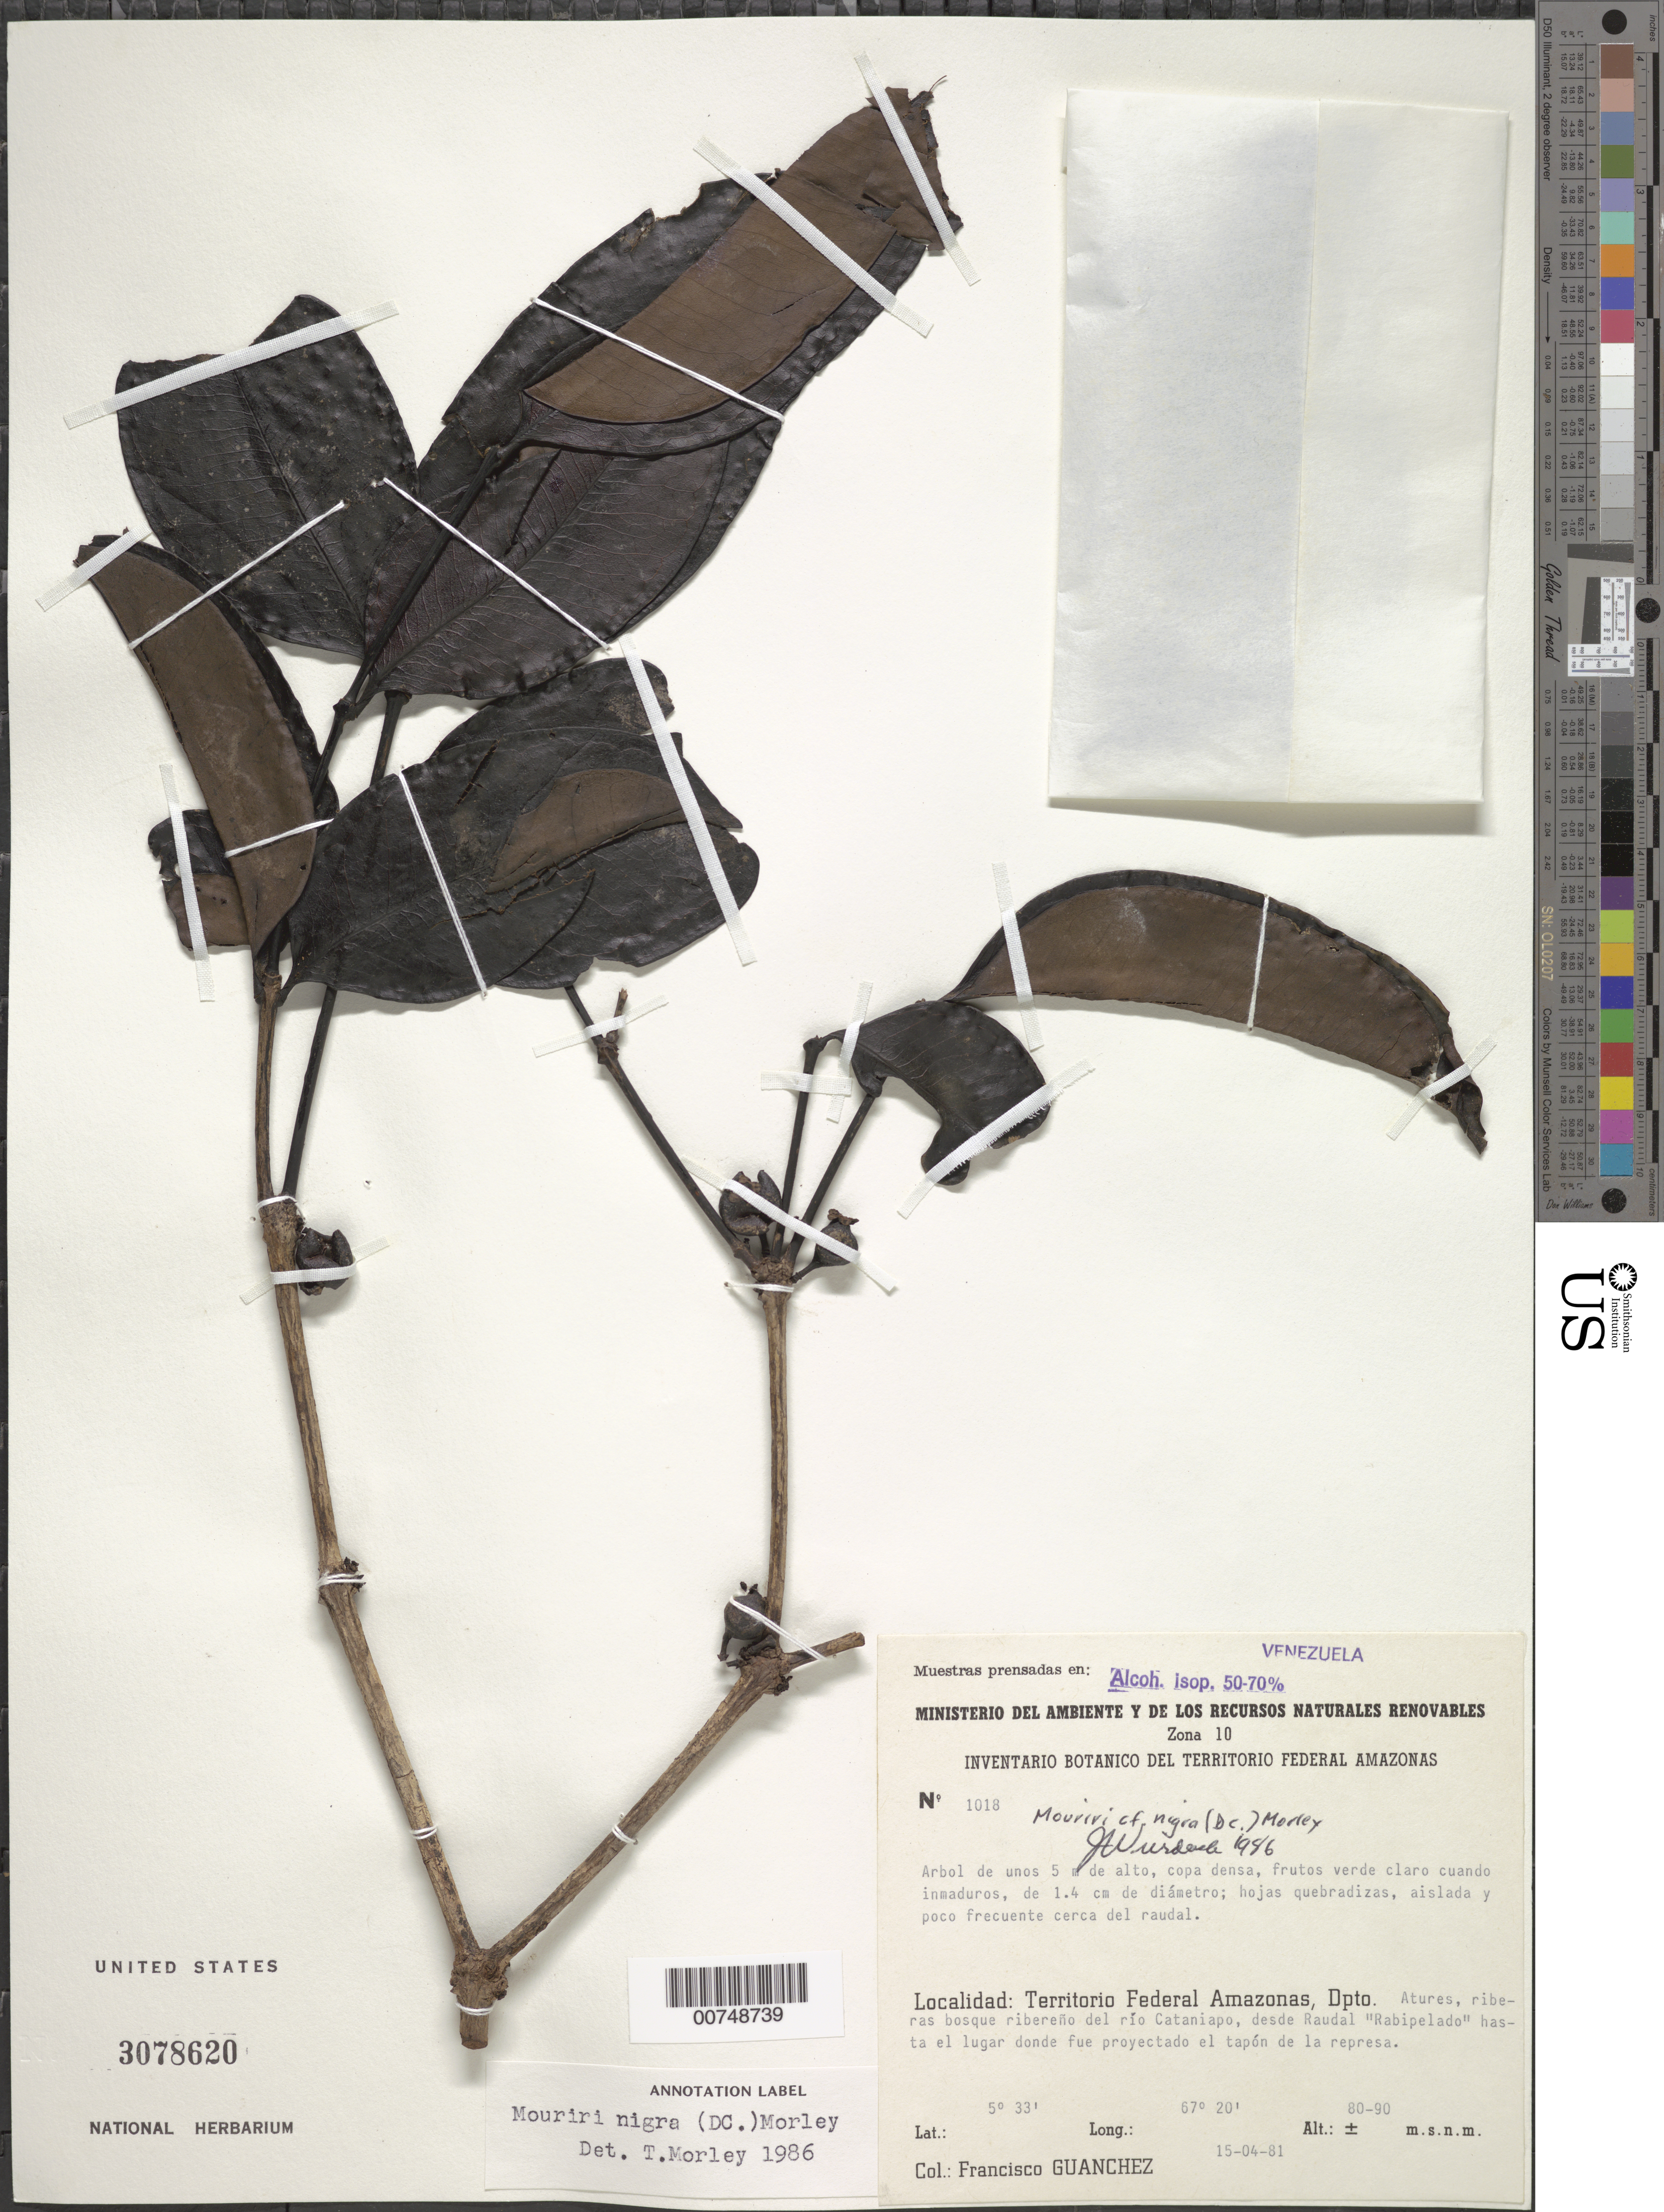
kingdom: Plantae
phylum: Tracheophyta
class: Magnoliopsida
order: Myrtales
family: Melastomataceae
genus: Mouriri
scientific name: Mouriri nigra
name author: (DC.) Morley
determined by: Morley, T.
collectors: F. Guánchez M.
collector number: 1018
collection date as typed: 15-Apr-81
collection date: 1981-04-15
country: Venezuela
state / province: Amazonas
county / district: Atures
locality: Río Catanipo, desde Raudal "Rabipelado" hasta el lugar donde fue proyectado el tapon de la represa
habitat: Riberas bosque ribereno del rio; cerca del raudal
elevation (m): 80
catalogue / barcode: US 3078620